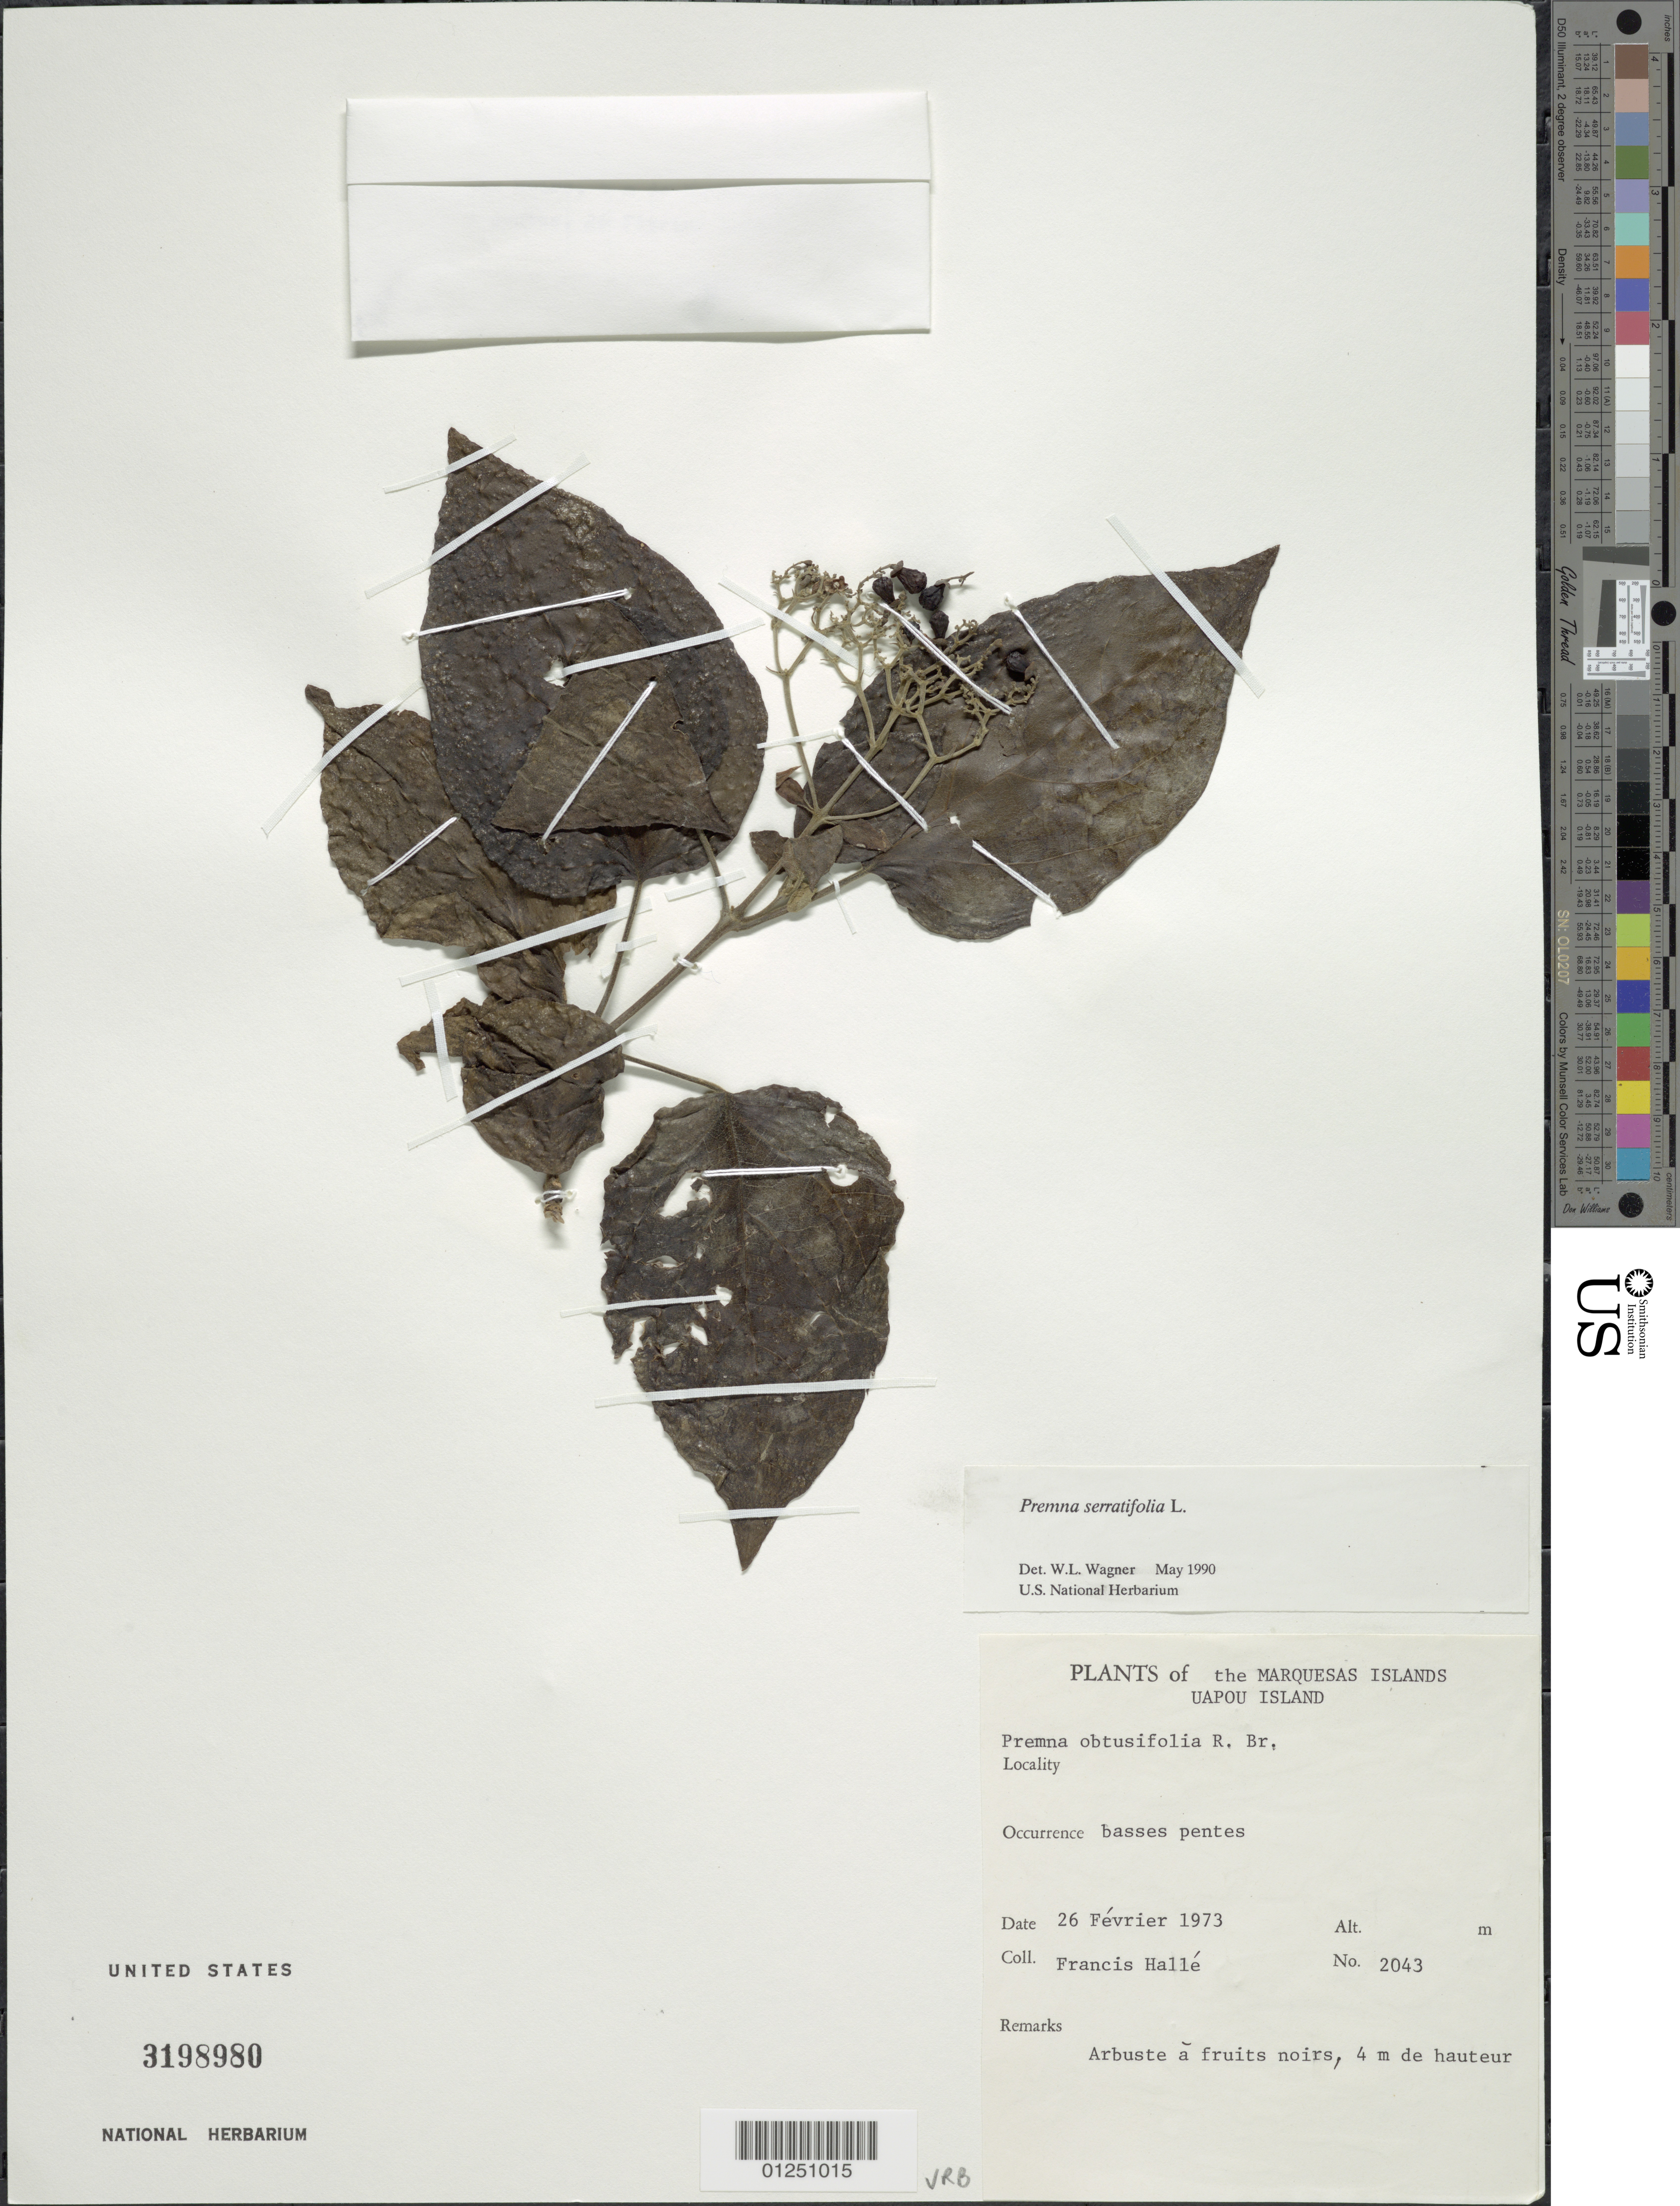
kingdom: Plantae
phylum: Tracheophyta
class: Magnoliopsida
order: Lamiales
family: Lamiaceae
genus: Premna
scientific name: Premna serratifolia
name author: L.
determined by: Wagner, W. L., (BOT), Smithsonian Institution - National Museum of Natural History (UNITED STATES)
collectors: F. Hallé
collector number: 2043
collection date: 1973-02-26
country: French Polynesia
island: Ua Pou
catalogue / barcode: US 3198980